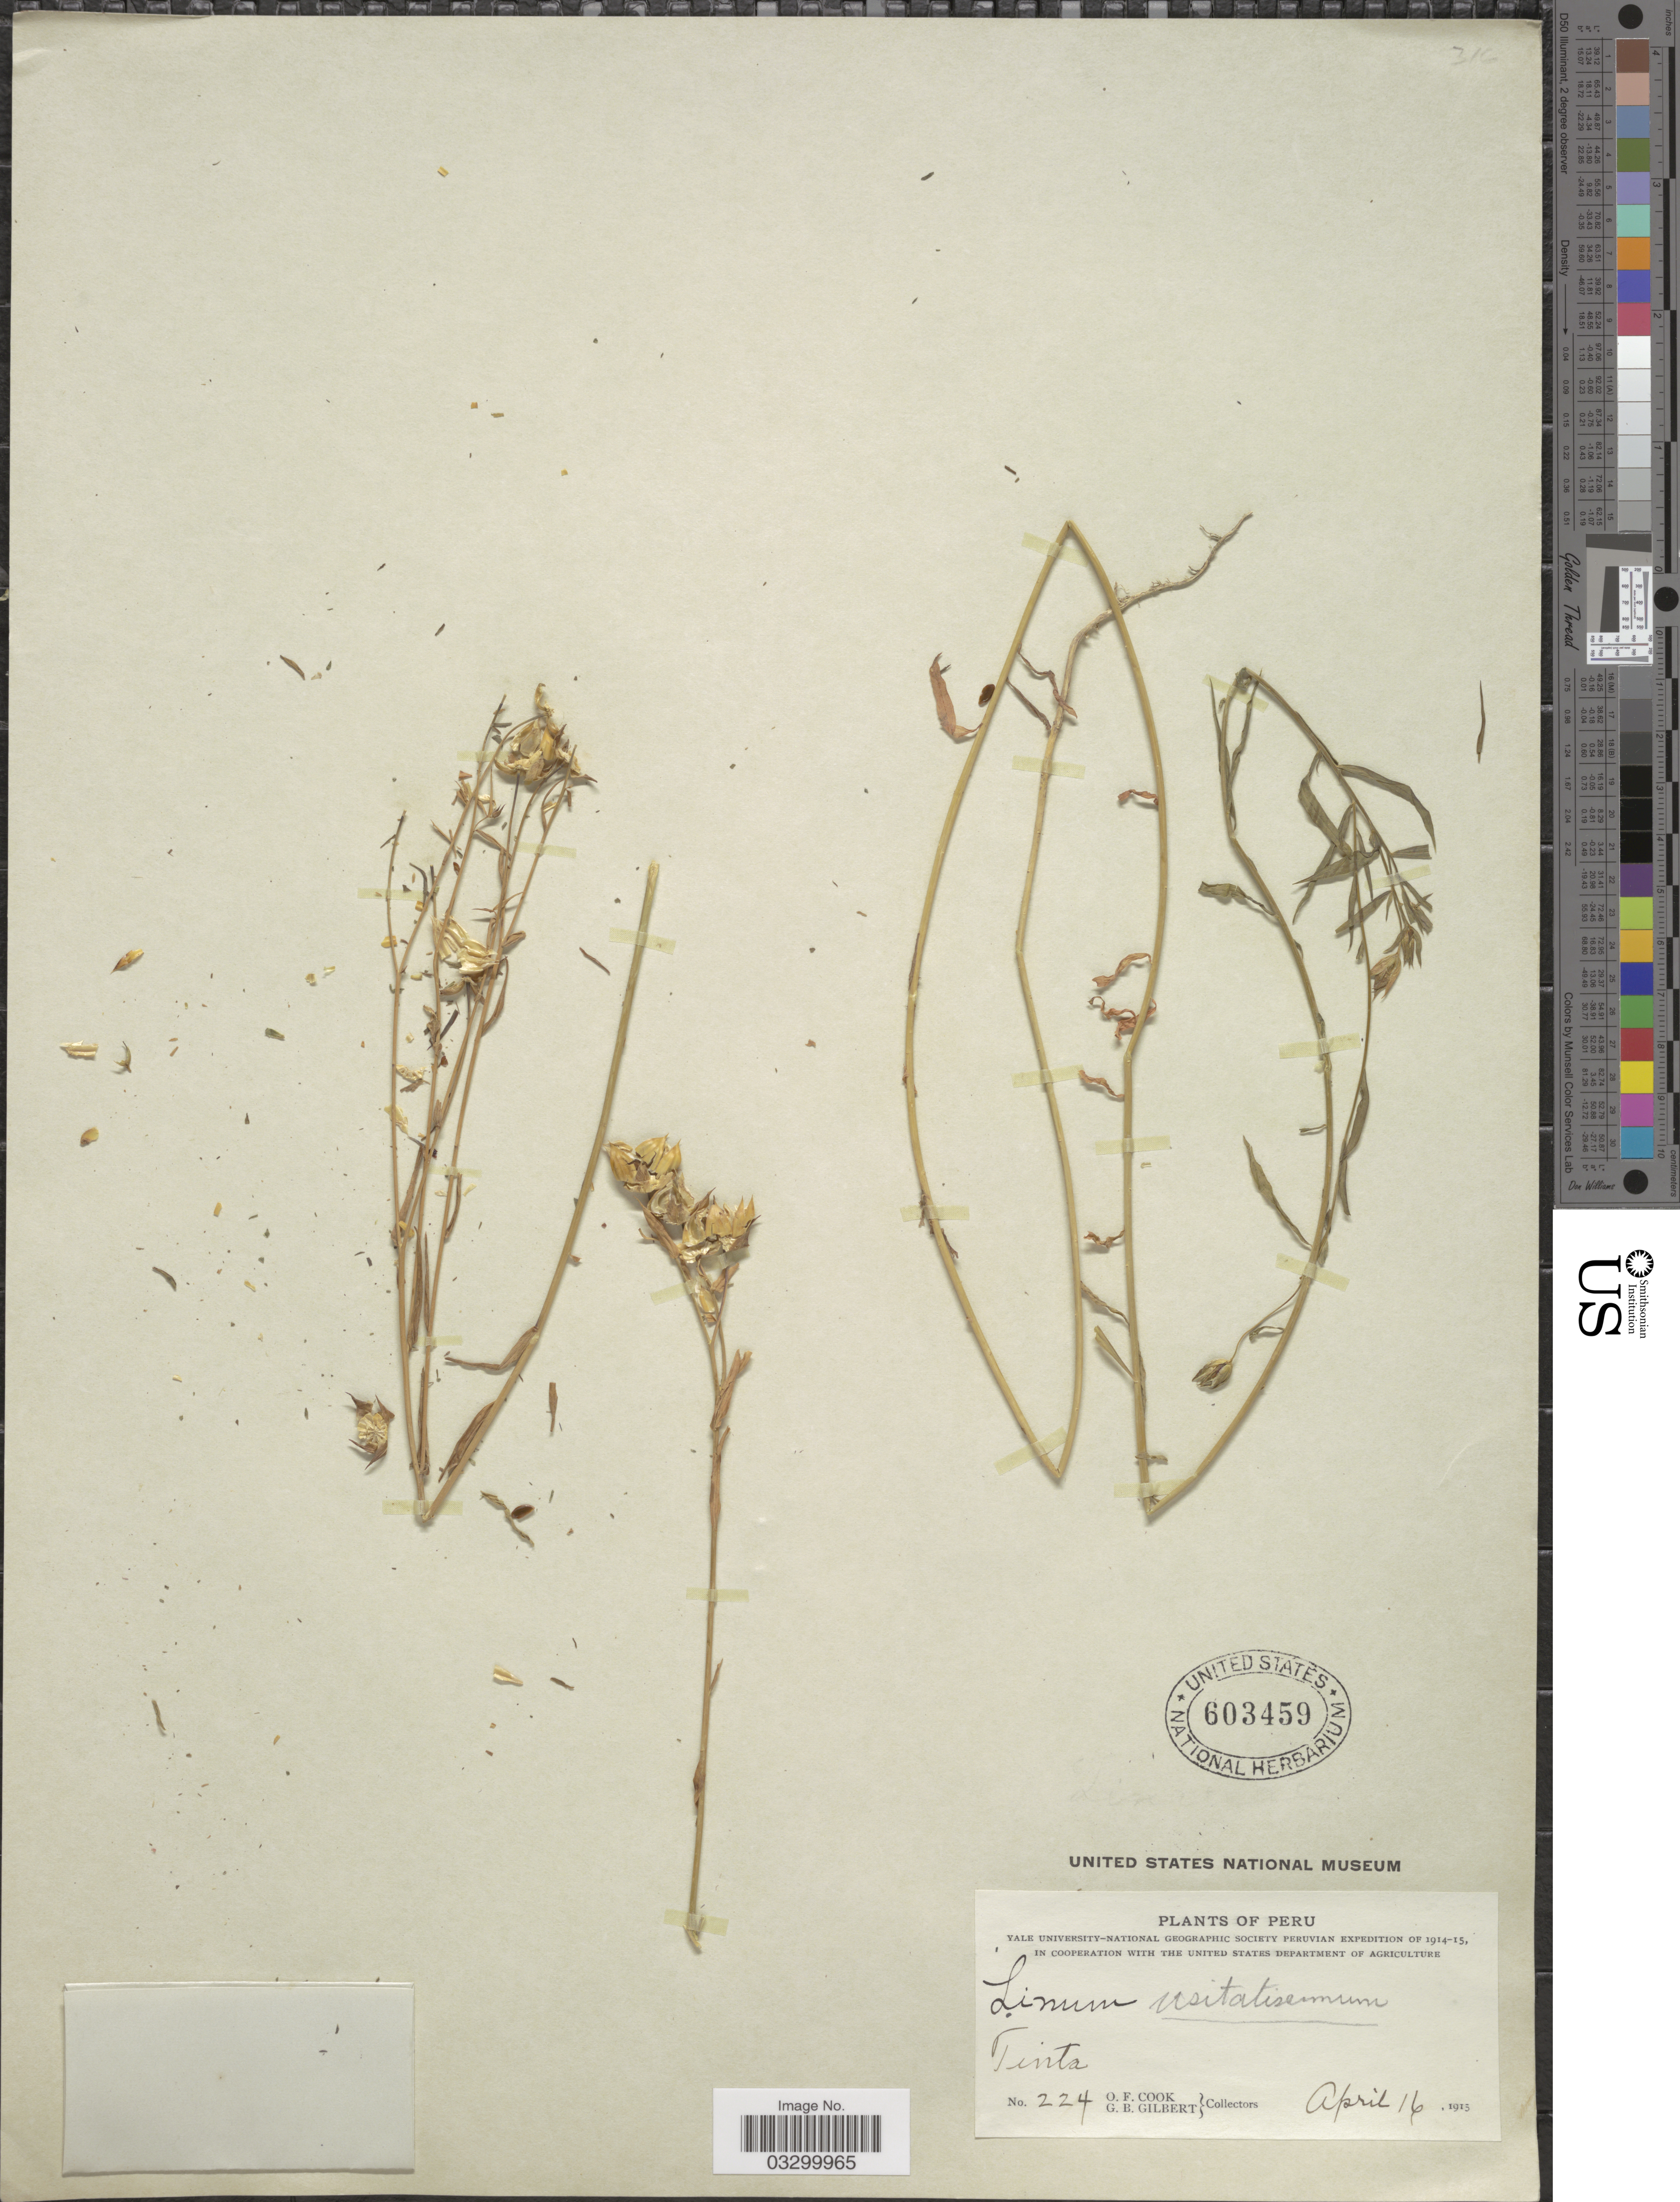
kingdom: Plantae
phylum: Tracheophyta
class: Magnoliopsida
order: Malpighiales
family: Linaceae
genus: Linum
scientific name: Linum usitatissimum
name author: L.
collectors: O. F. Cook & G. B. Gilbert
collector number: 224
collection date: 1915-04-16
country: Peru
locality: Tinta.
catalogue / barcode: US 603459